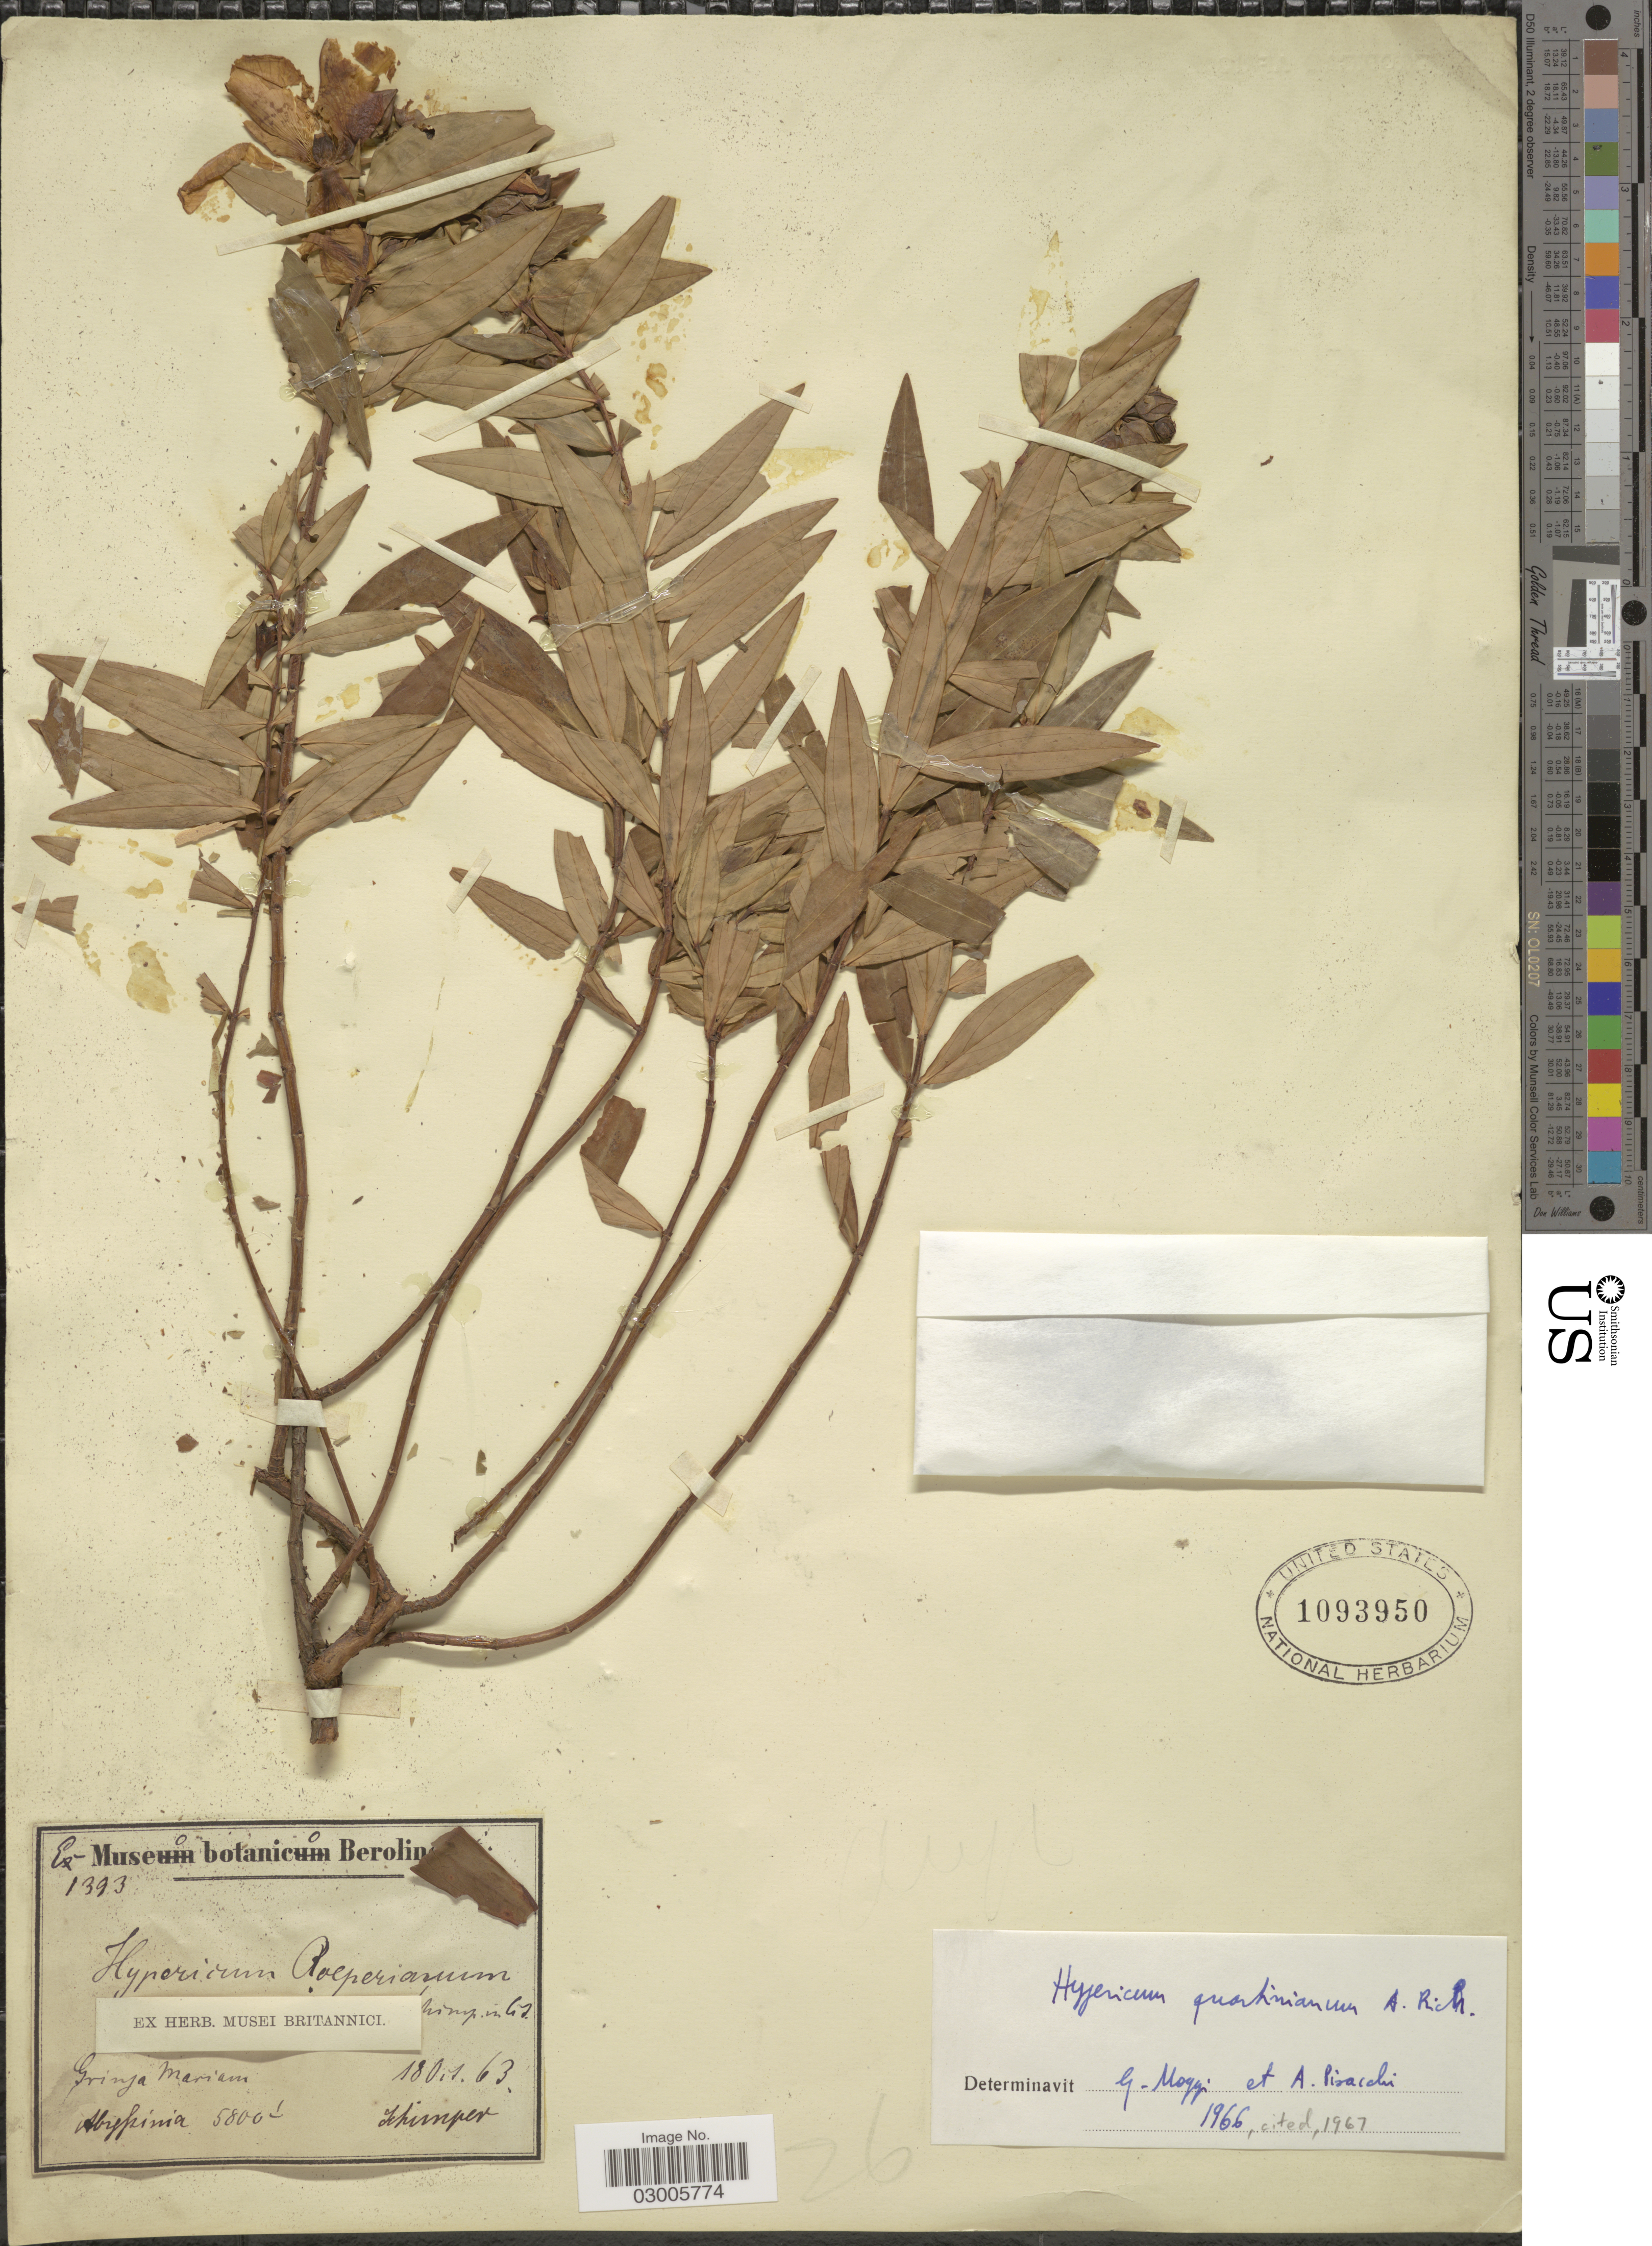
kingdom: Plantae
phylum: Tracheophyta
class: Magnoliopsida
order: Malpighiales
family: Hypericaceae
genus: Hypericum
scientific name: Hypericum quartinianum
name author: A. Rich.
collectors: -. Schimper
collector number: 1393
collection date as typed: Transcribed d/m/y: 18/1/63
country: Eritrea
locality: Grinja Mariam, Abyssinia.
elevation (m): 1768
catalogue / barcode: US 1093950